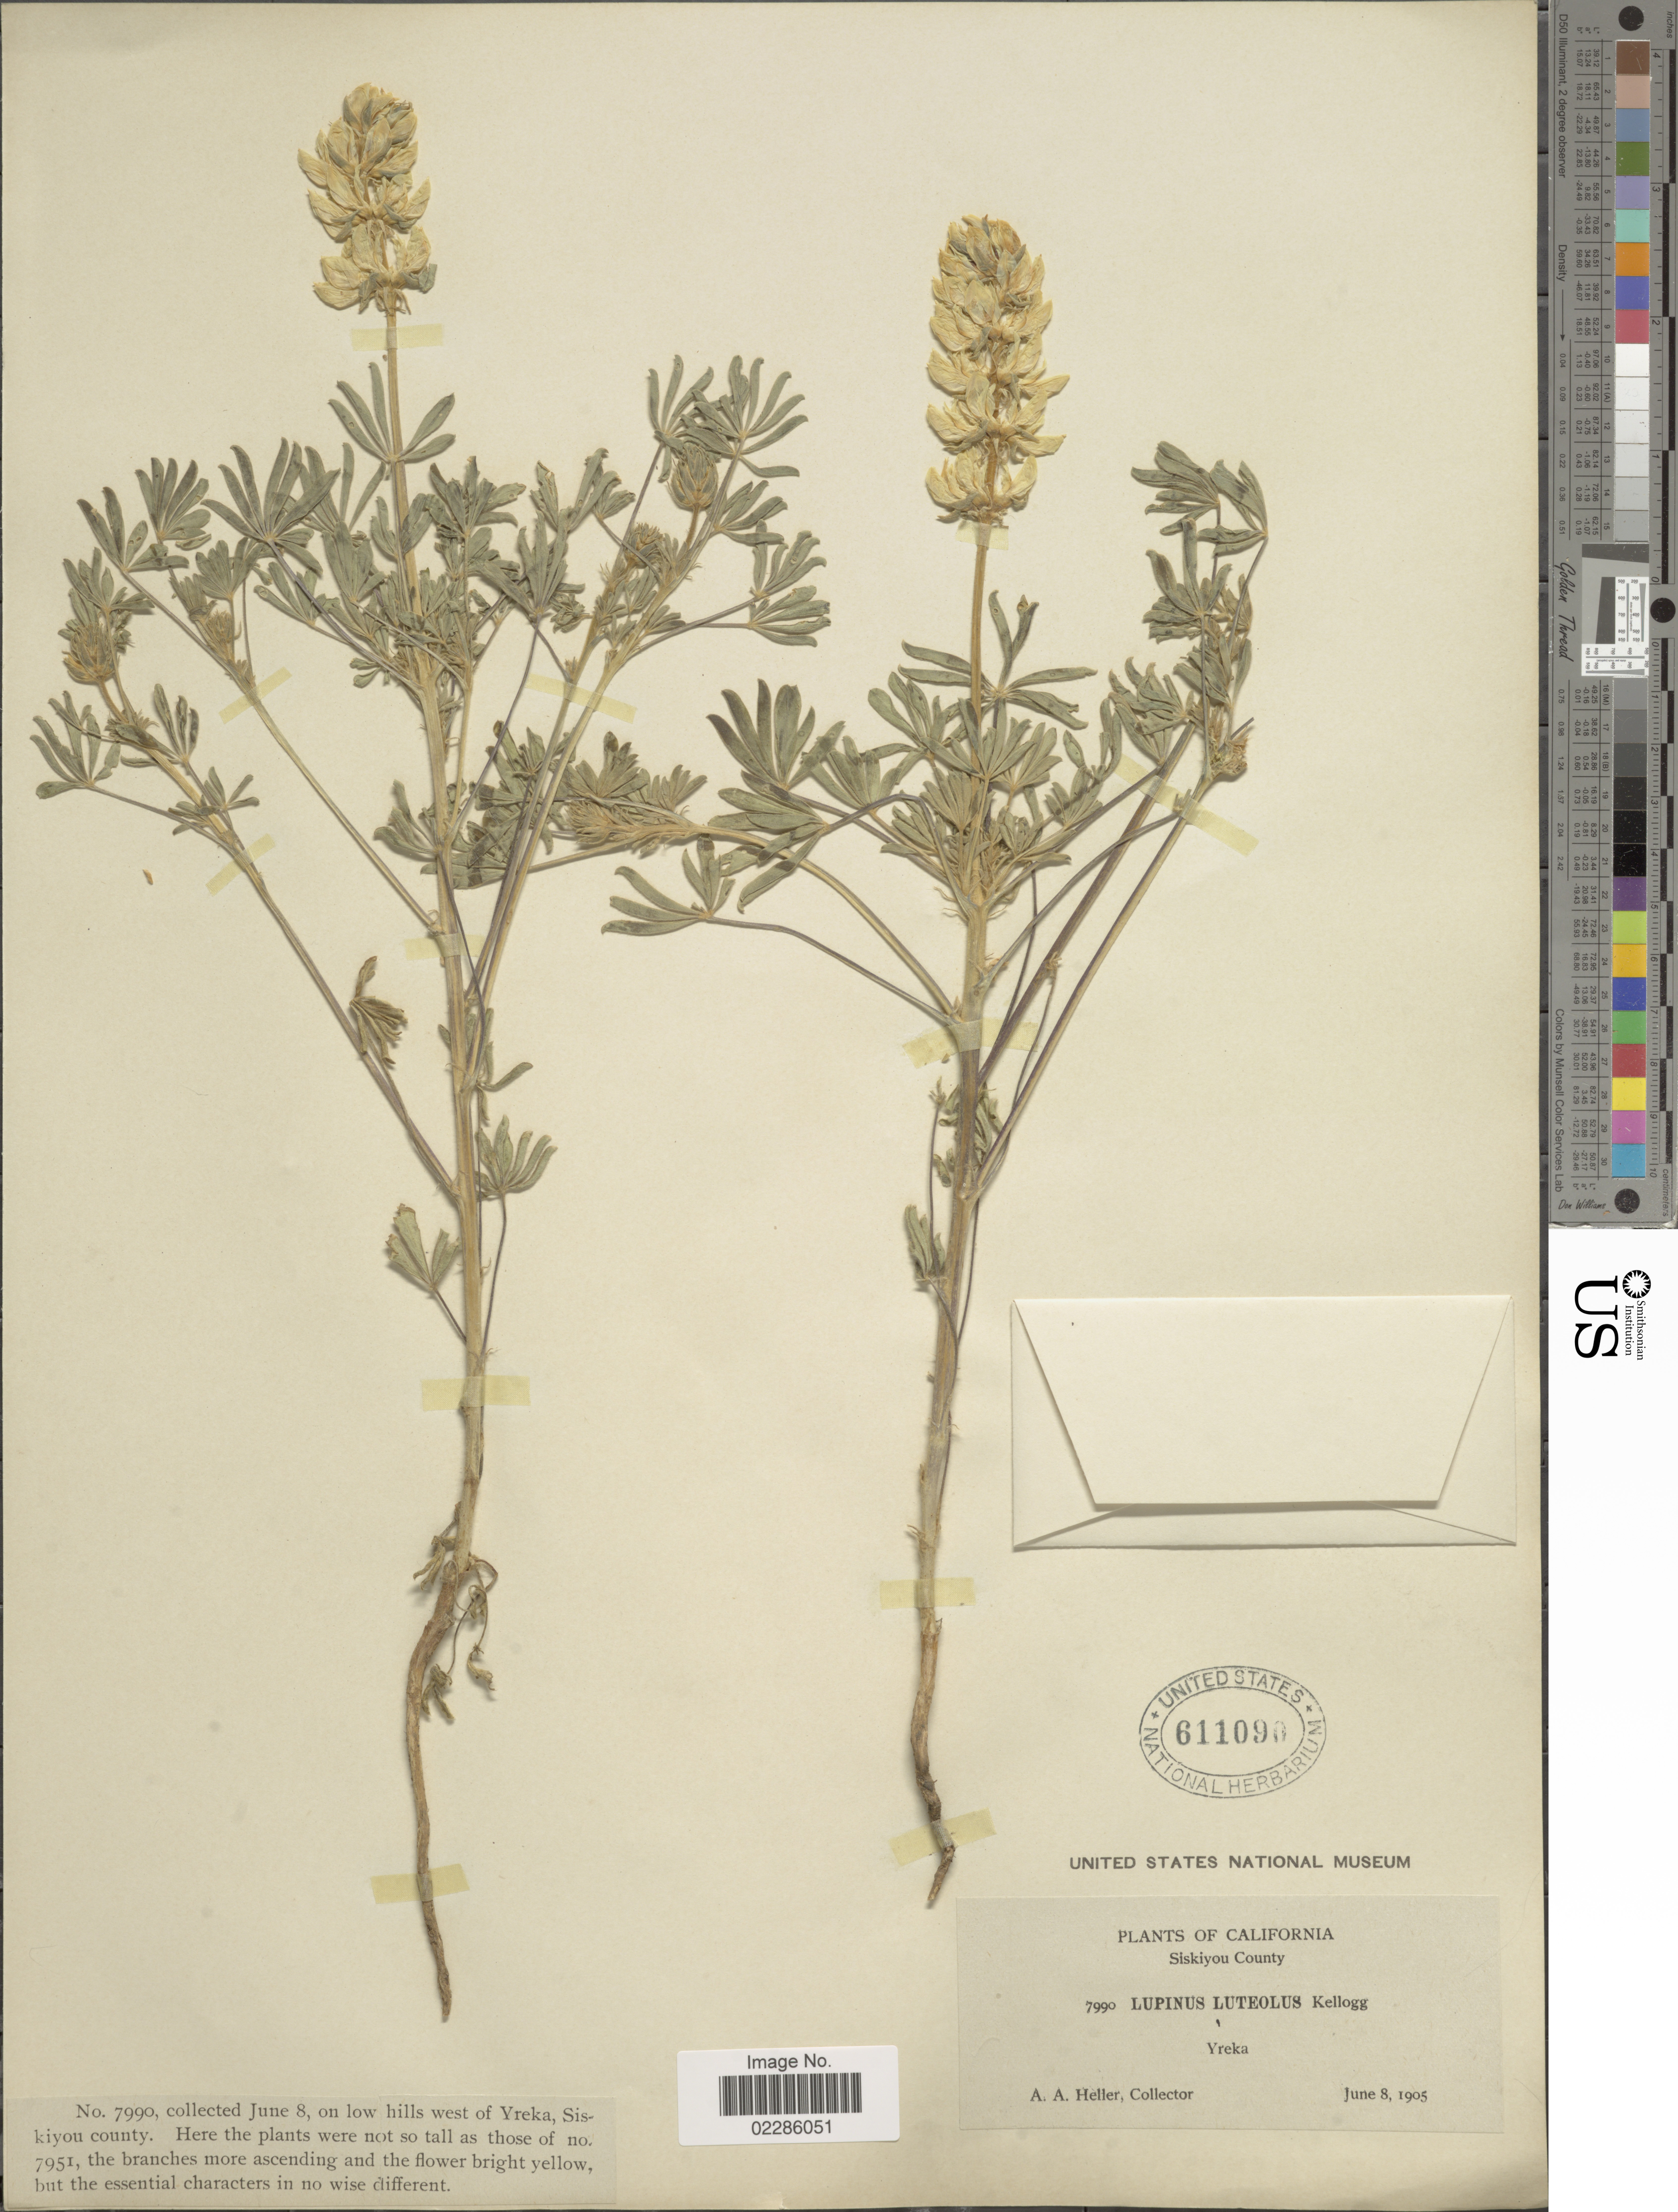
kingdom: Plantae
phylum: Tracheophyta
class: Magnoliopsida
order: Fabales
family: Fabaceae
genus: Lupinus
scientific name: Lupinus luteolus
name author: Kellogg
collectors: A. A. Heller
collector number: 7990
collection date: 1905-06-08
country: United States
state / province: California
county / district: Siskiyou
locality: Siskiyou County, Yreka, on low hills west of Yreka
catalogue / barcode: US 611090